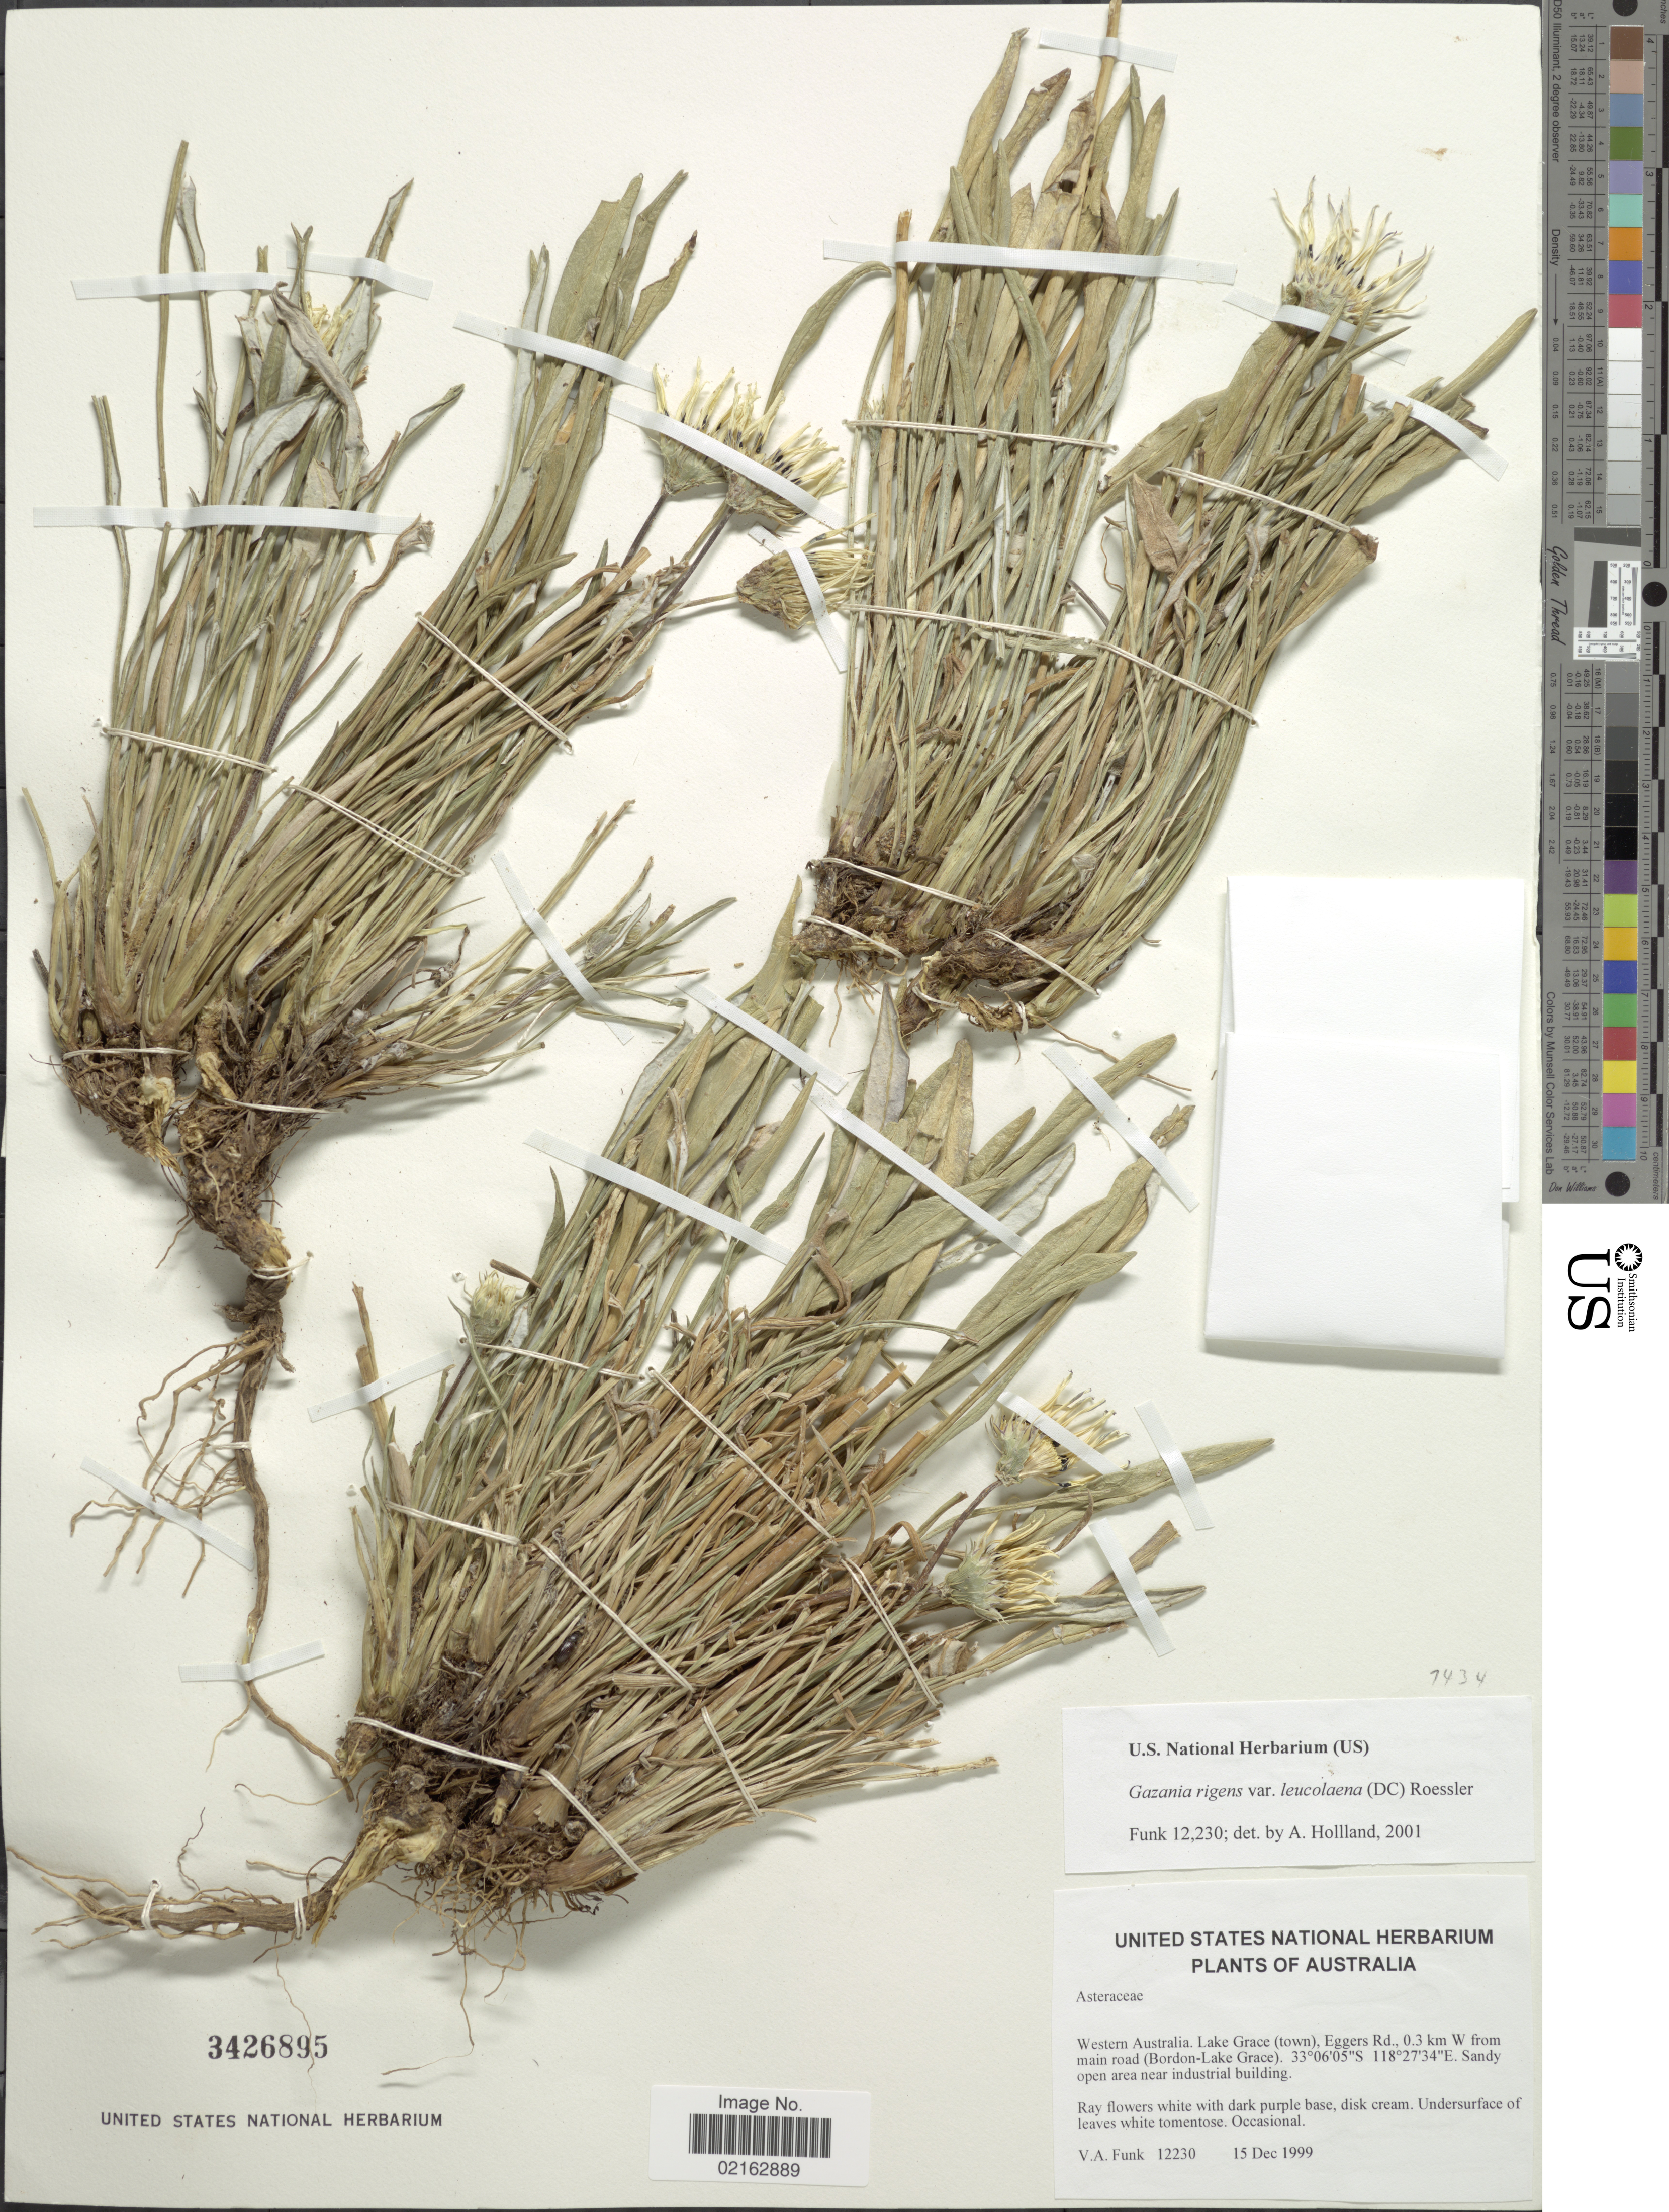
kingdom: Plantae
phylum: Tracheophyta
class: Magnoliopsida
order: Asterales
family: Asteraceae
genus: Gazania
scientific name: Gazania rigens subsp. leucolaena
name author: (DC.) Roessler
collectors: V. Funk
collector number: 12230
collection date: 1999-12-15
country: Australia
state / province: Western Australia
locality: Western Australia. Lake Grace (town). Eggers Rd., 0.3 km W from main road (Bordon-Lake Grace)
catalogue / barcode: US 3426895